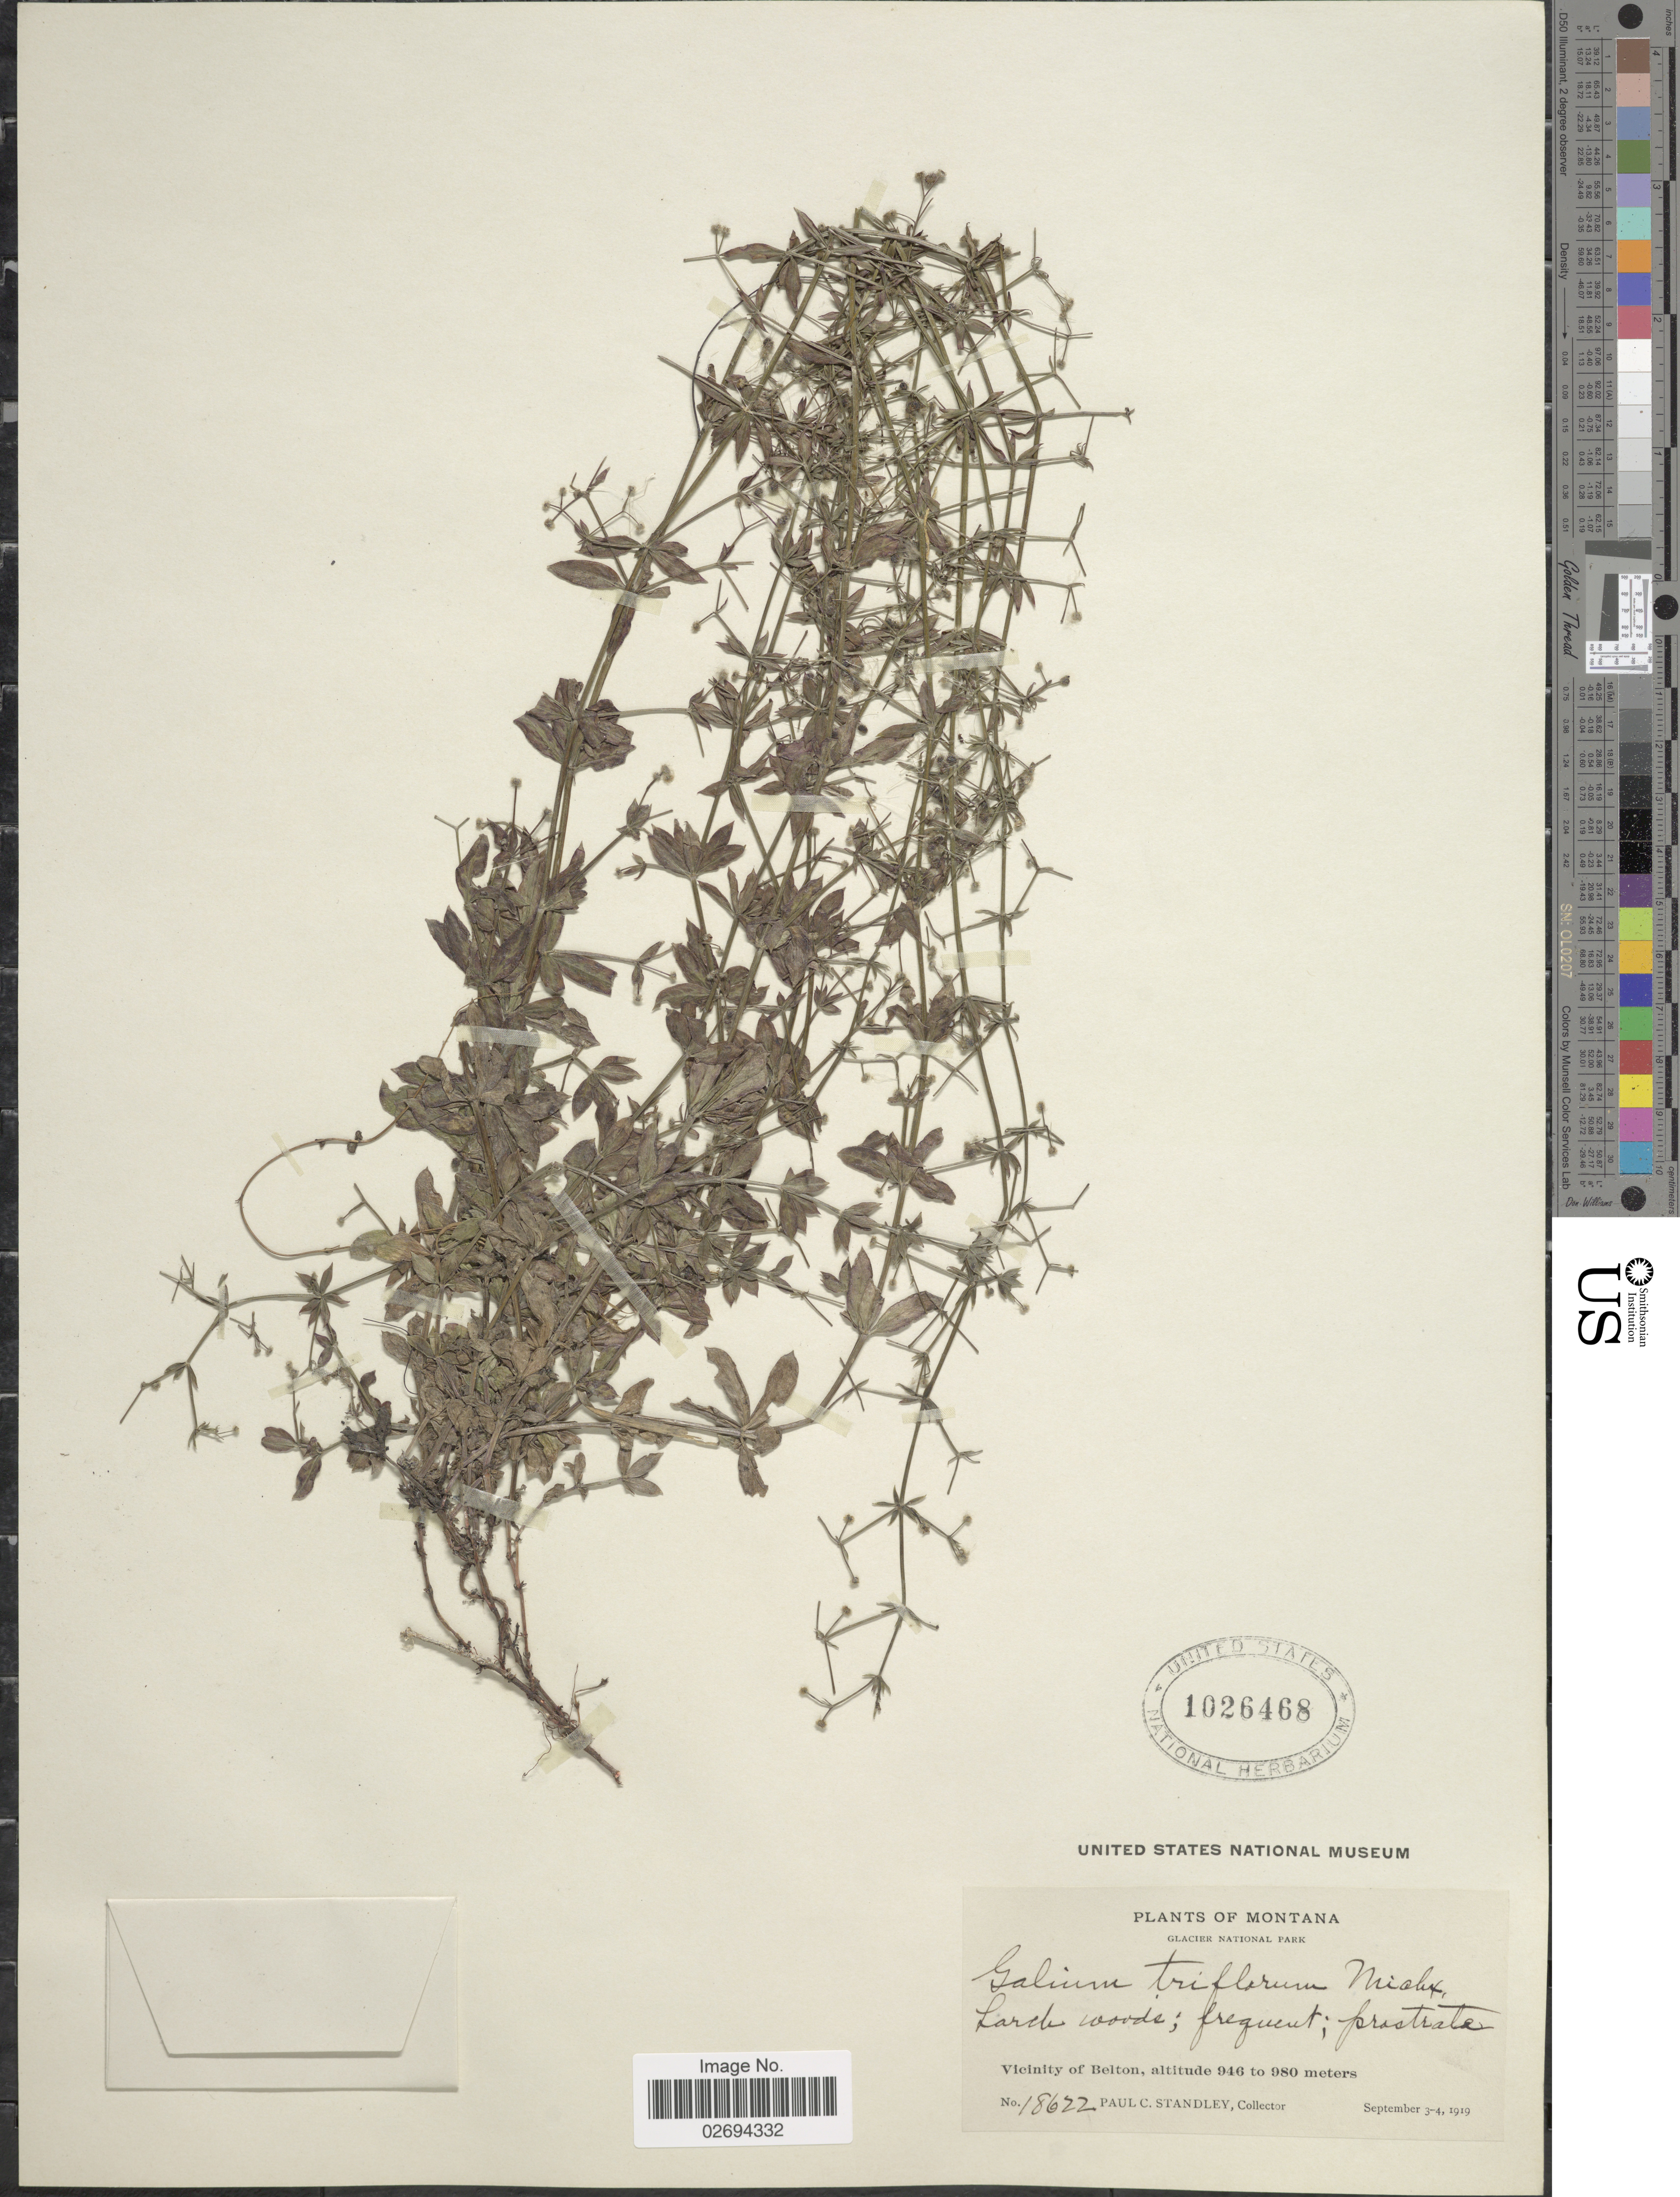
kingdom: Plantae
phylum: Tracheophyta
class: Magnoliopsida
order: Gentianales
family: Rubiaceae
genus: Galium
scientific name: Galium triflorum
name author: Michx.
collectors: P. C. Standley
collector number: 18622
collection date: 1919-09-03/1919-09-04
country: United States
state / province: Montana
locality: Glacier National Park. Vicinity of Belton.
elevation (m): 946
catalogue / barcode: US 1026468